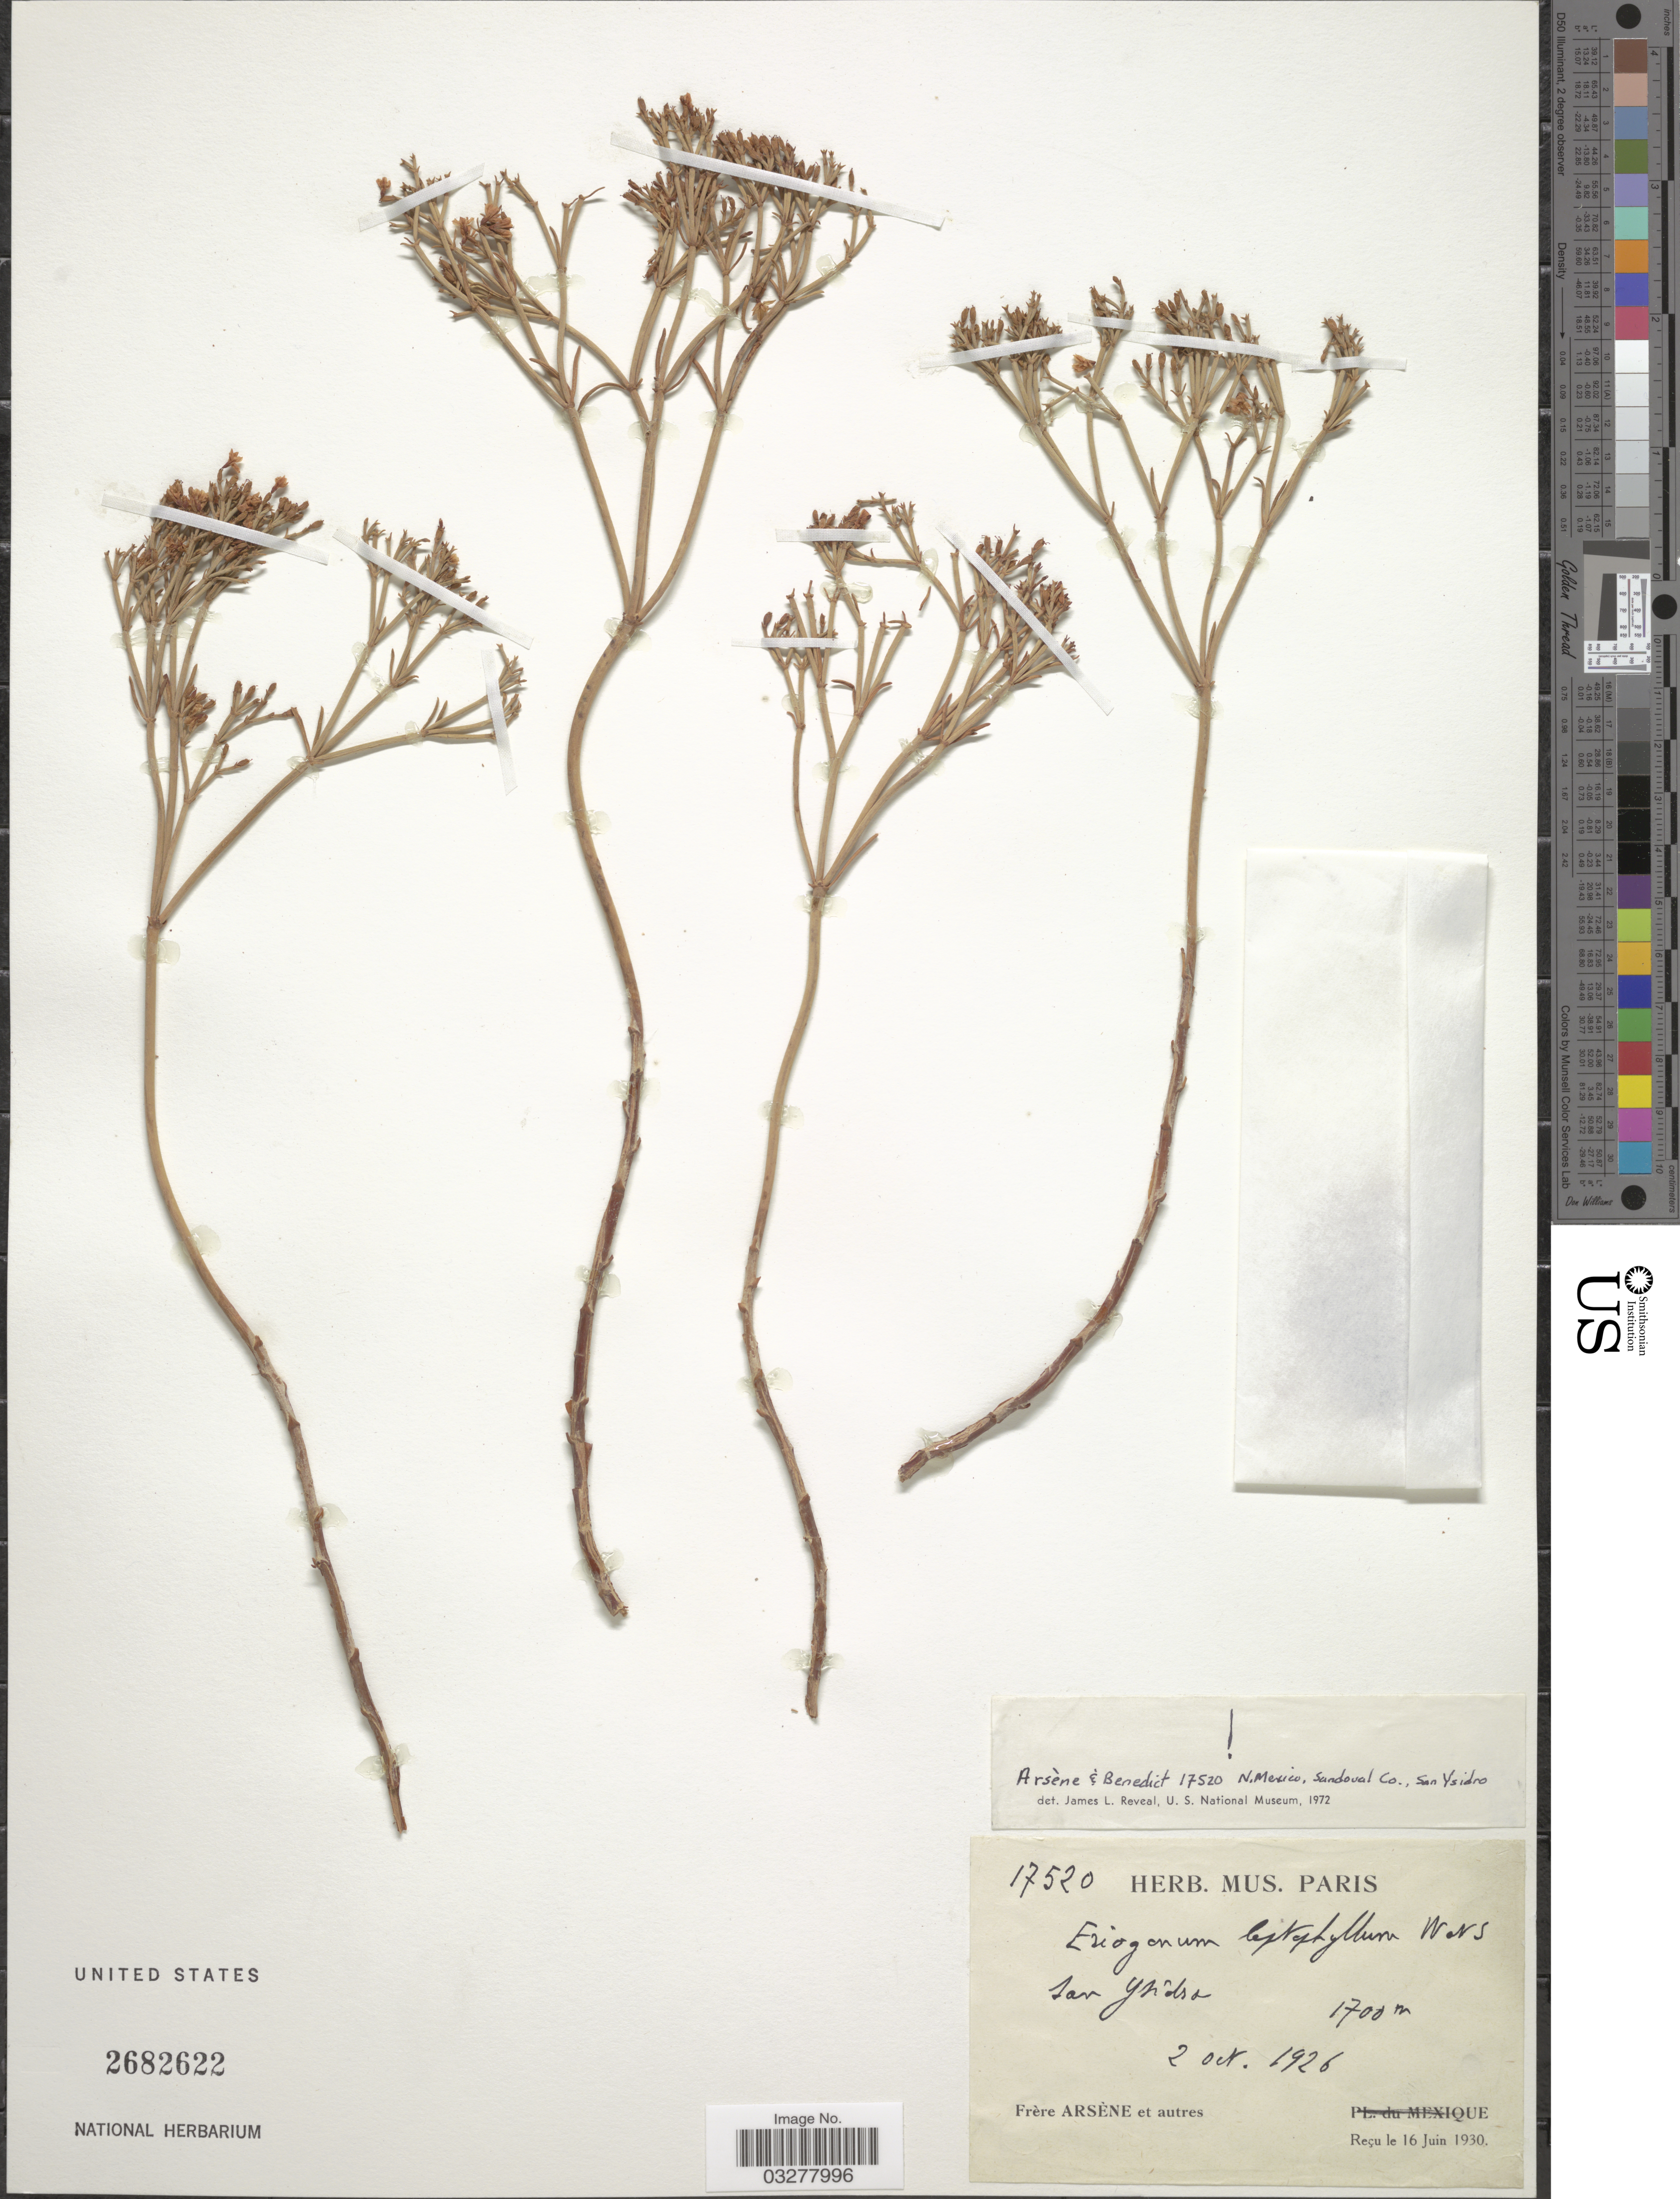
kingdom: Plantae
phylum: Tracheophyta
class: Magnoliopsida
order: Caryophyllales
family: Polygonaceae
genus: Eriogonum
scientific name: Eriogonum leptophyllum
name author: (Torr.) Wooton & Standl.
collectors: F. Hyacinth & Bro. A. Benedict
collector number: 17520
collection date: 1926-10-02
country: United States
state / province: New Mexico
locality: Sandoval Co. San Ysidro [unsure placement]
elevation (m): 1700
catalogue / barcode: US 2682622